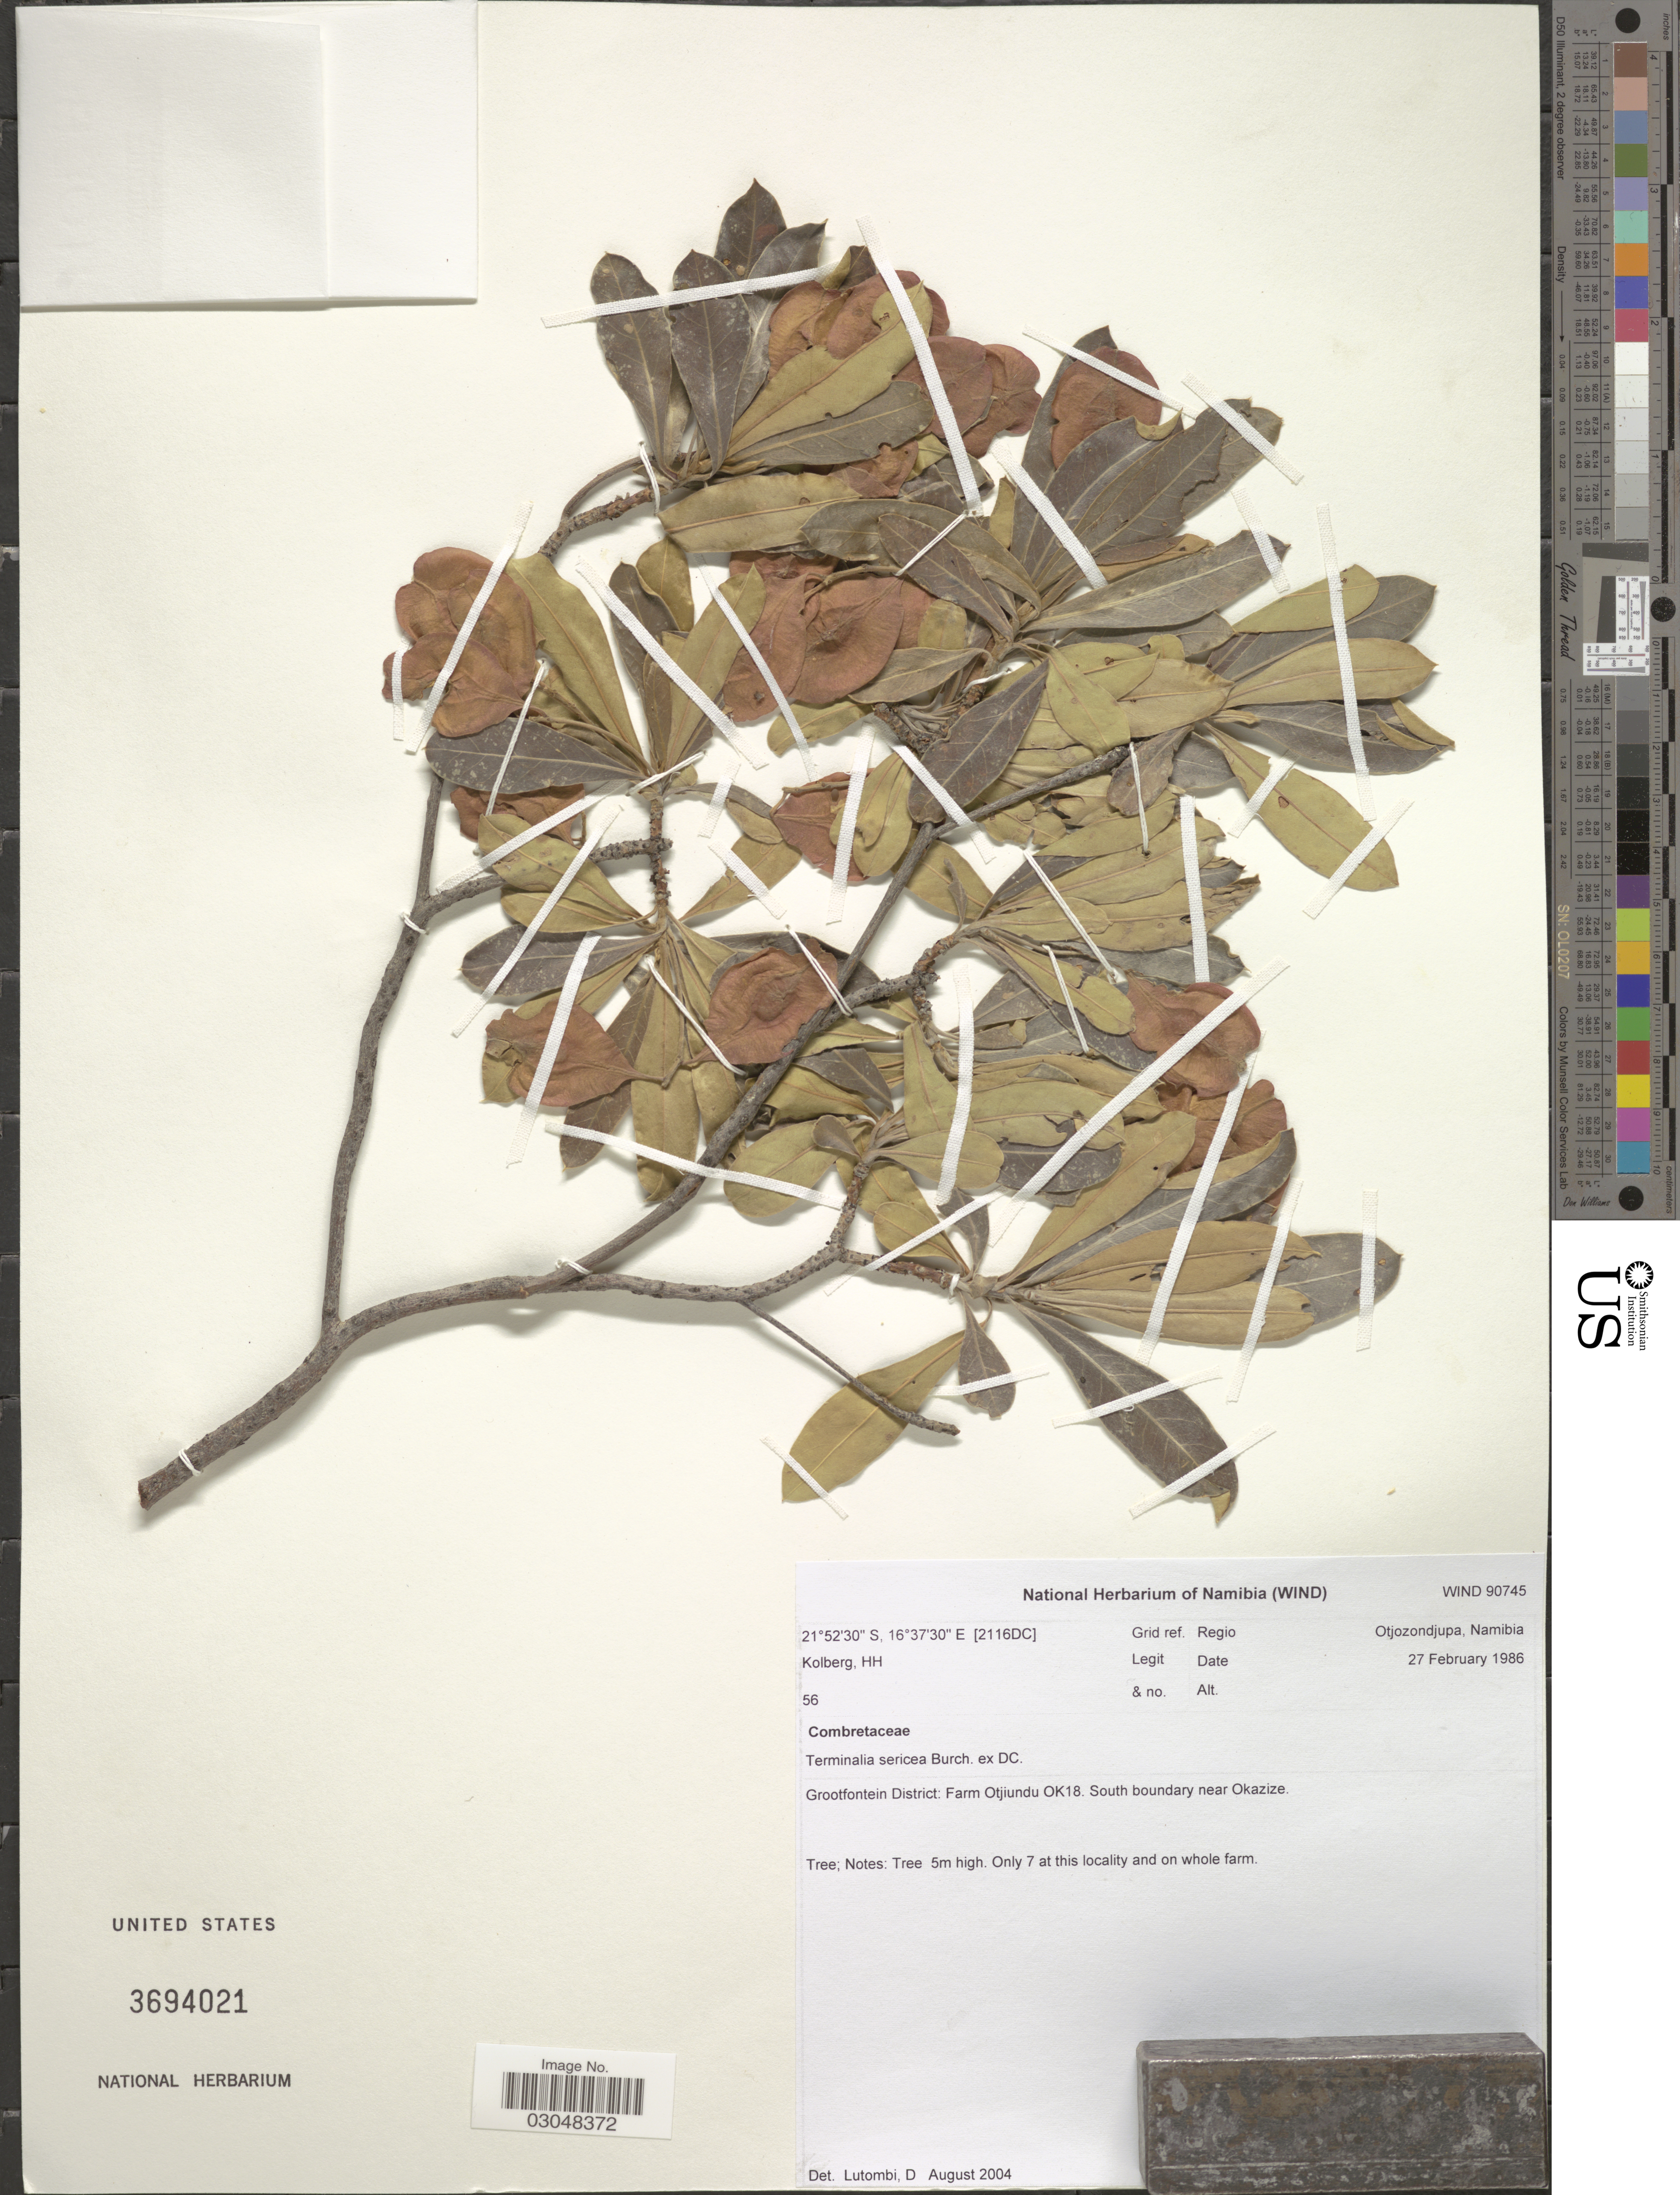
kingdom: Plantae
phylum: Tracheophyta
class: Magnoliopsida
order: Myrtales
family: Combretaceae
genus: Terminalia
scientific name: Terminalia sericea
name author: D.G. Burch ex DC.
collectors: H. H. Kolberg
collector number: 56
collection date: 1986-02-27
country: Namibia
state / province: Otjozondjupa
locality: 2116DC Grid ref. Grootfontein District: Farm Otjiundu OK18. South boundary near Okazize.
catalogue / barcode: US 3694021